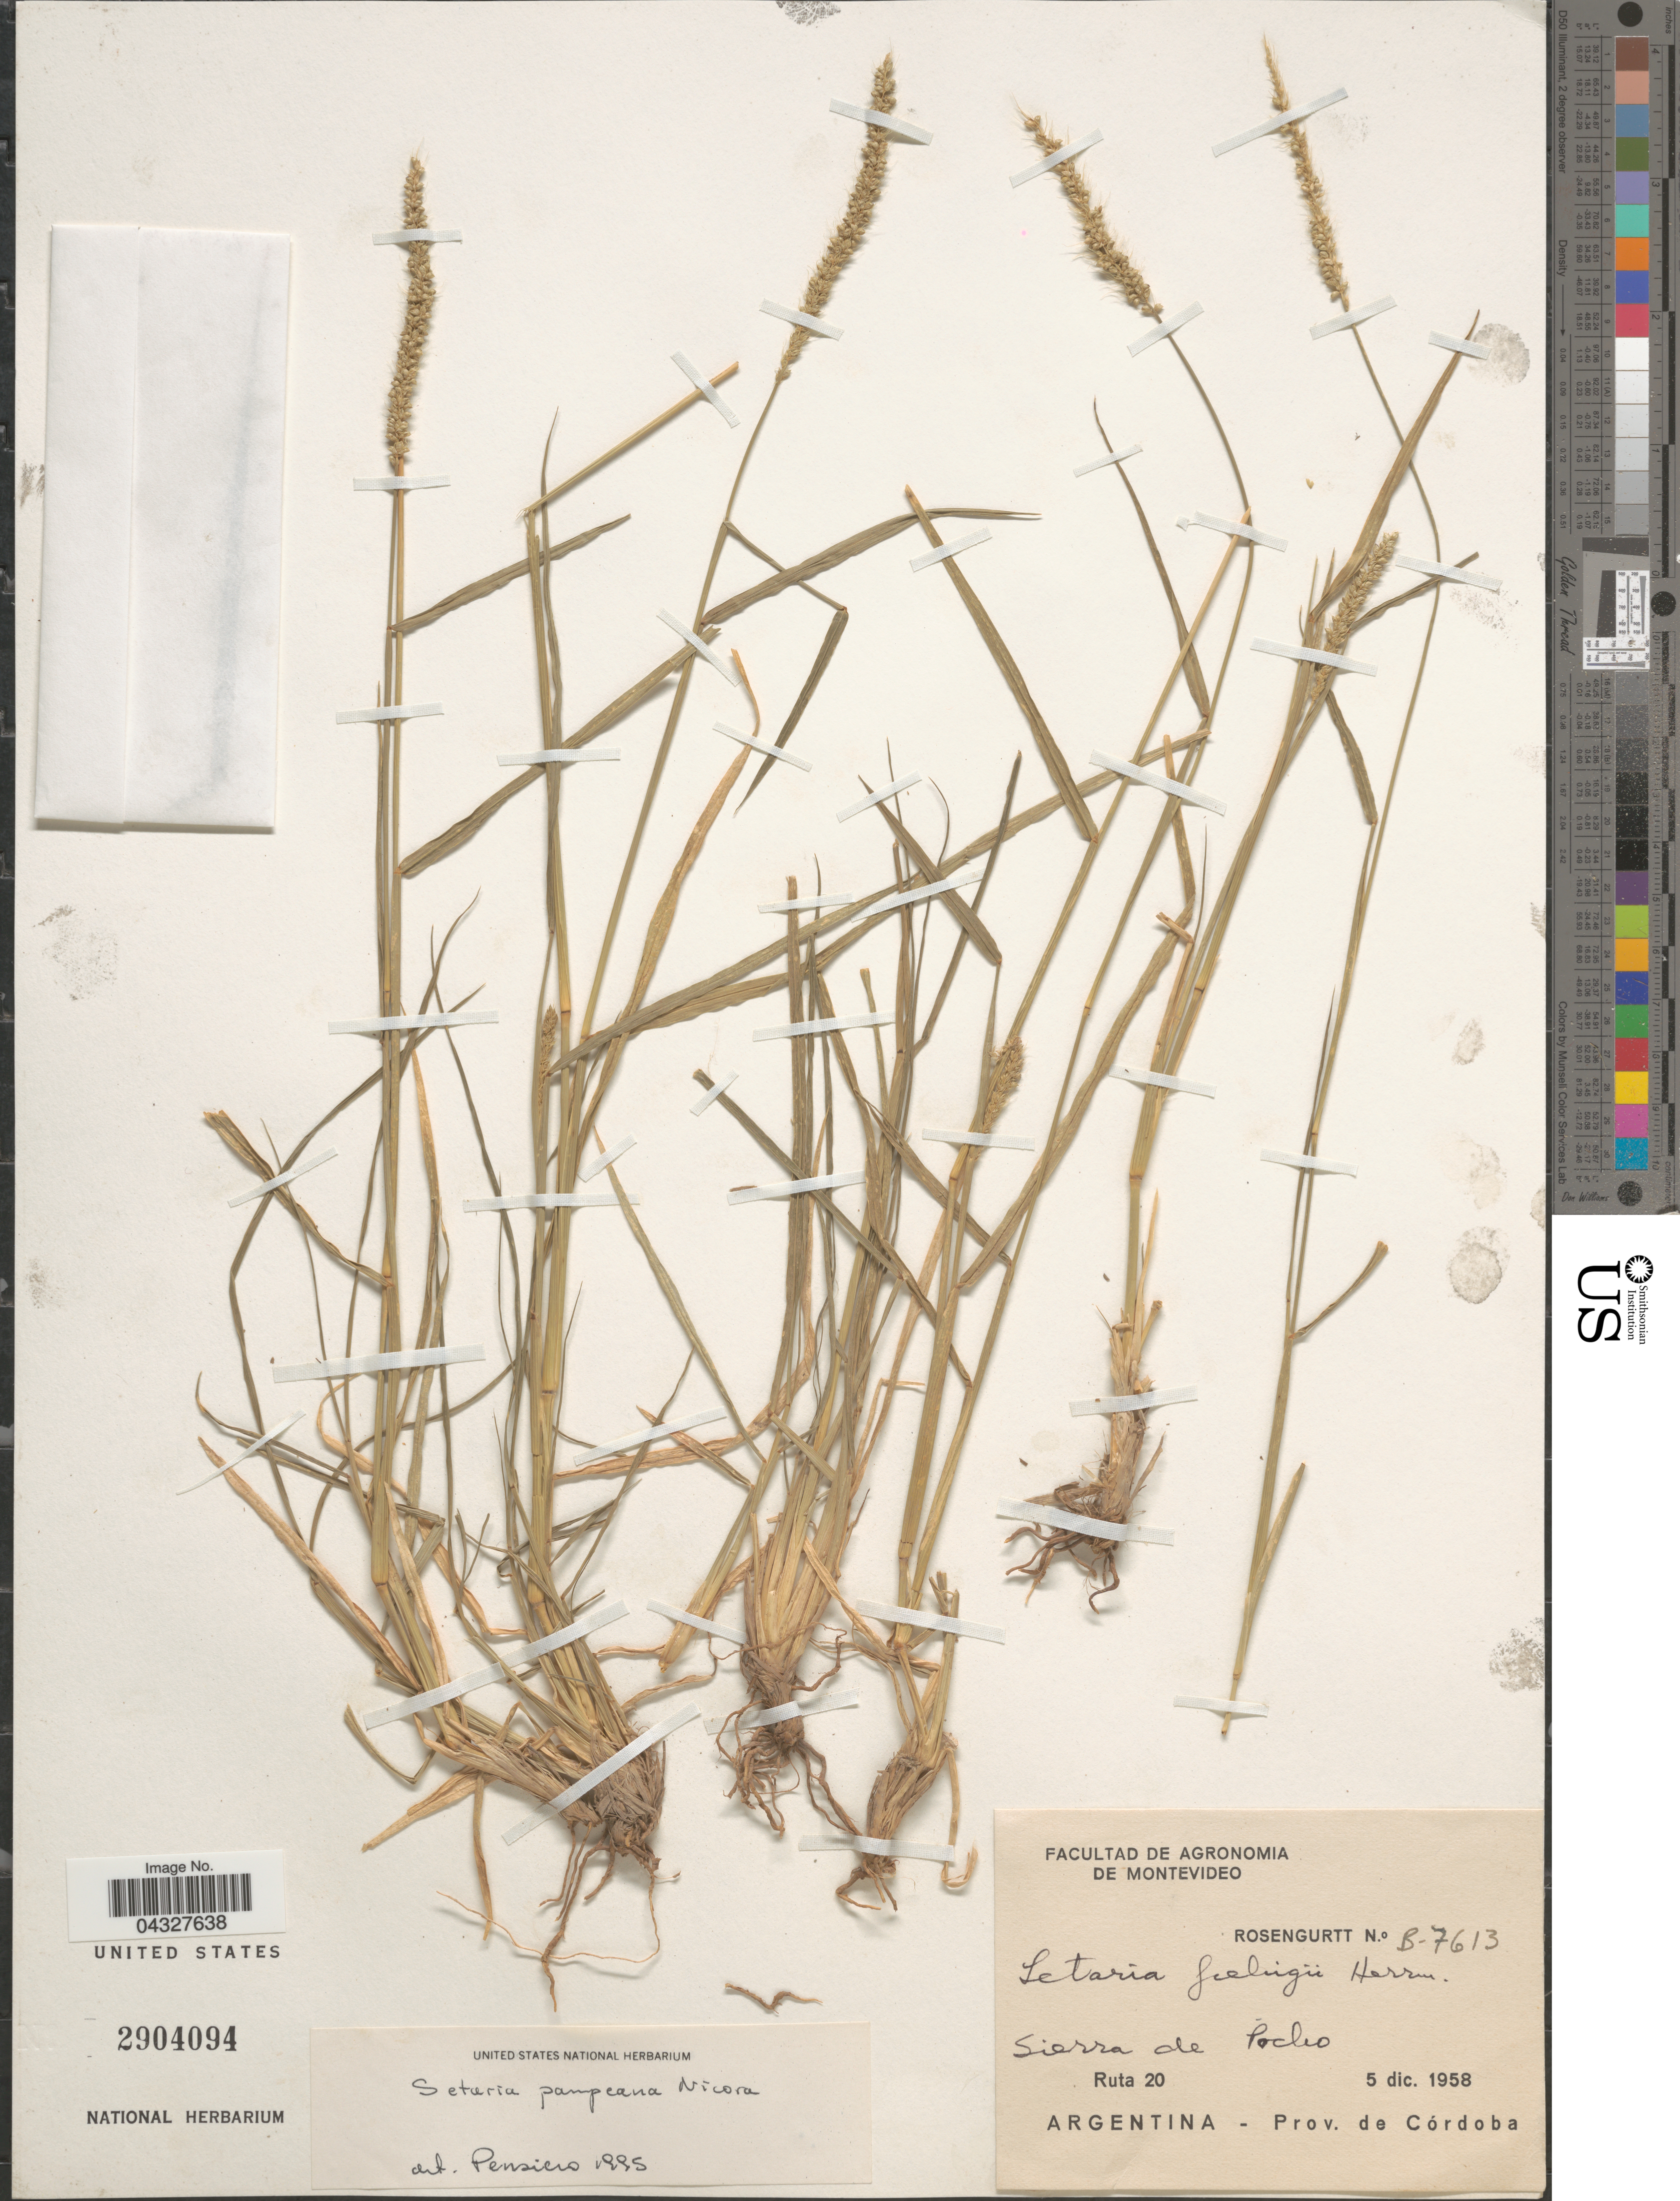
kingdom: Plantae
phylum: Tracheophyta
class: Liliopsida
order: Poales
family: Poaceae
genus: Setaria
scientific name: Setaria pampeana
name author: Parodi ex Nicora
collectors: Rosengurtt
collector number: B-7613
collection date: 1958-12-05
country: Argentina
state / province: Cordoba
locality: Sierra de Pocho. Ruta 20.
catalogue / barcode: US 2904094